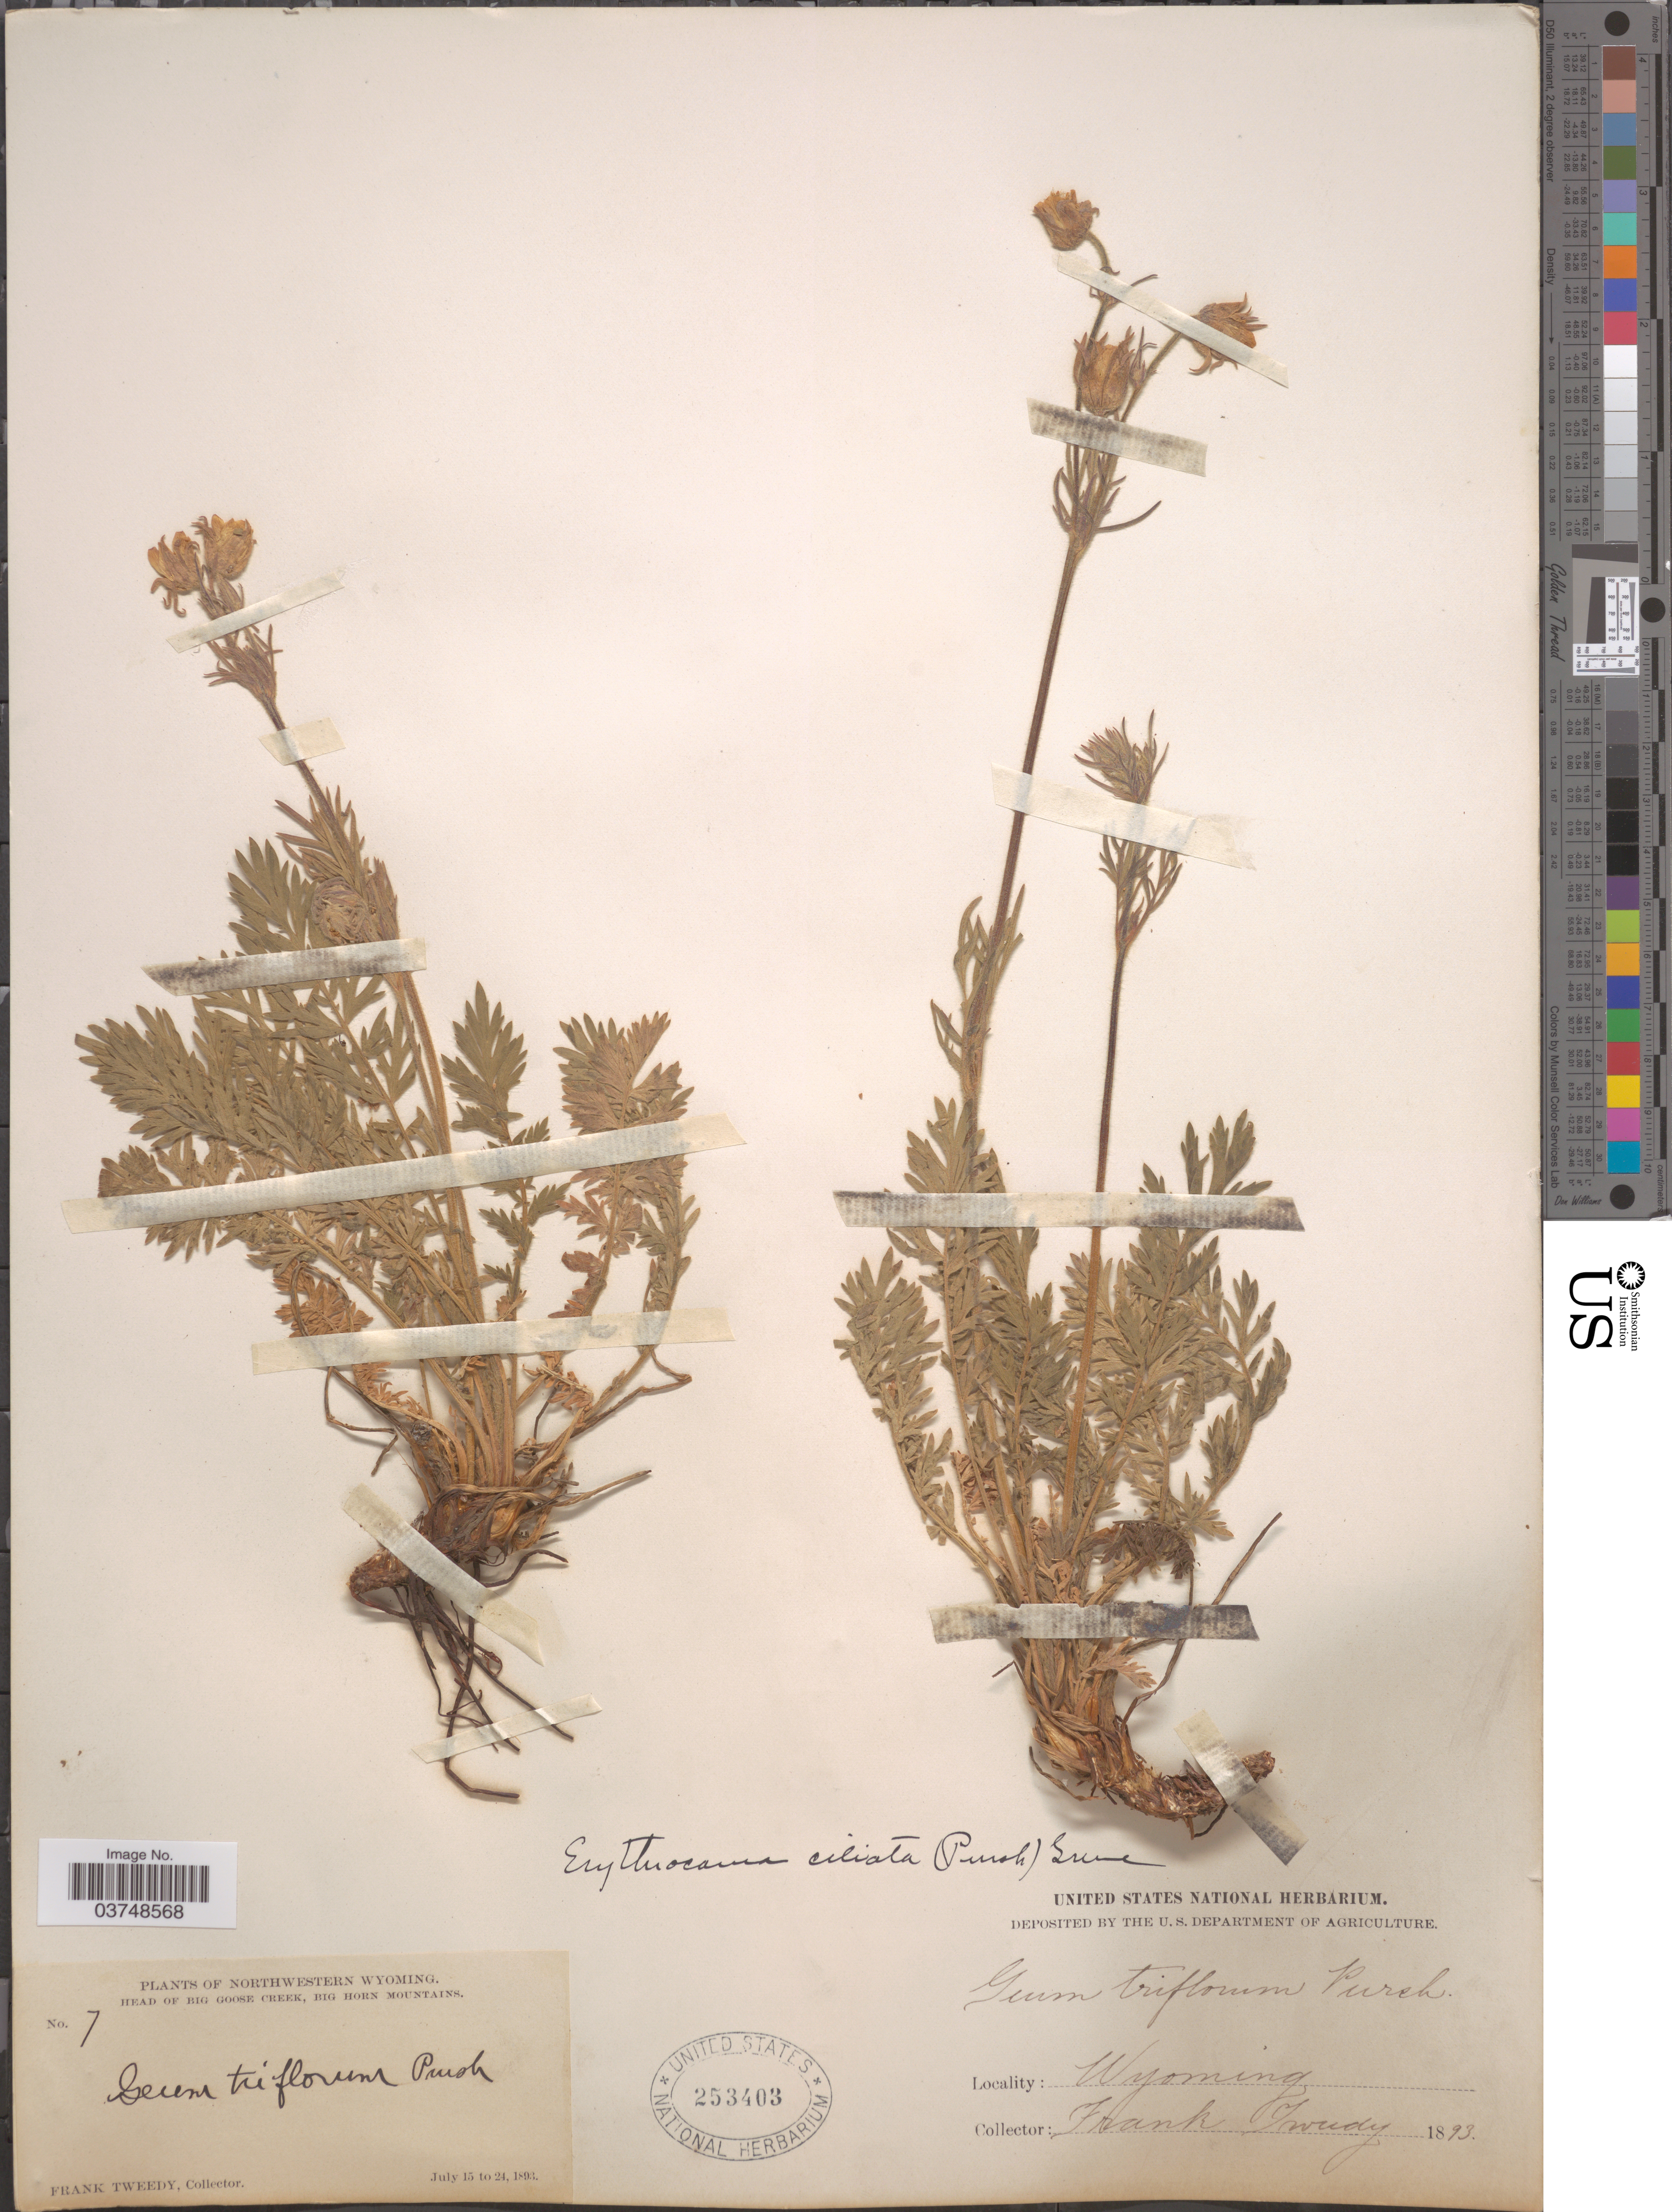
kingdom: Plantae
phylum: Tracheophyta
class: Magnoliopsida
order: Rosales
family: Rosaceae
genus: Geum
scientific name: Geum triflorum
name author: Pursh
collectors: F. Tweedy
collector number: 7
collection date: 1893-07-15/1893-07-24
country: United States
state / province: Wyoming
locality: Northwestern Wyoming. Head of Big Goose Creek, Big Horn Mountains.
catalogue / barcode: US 253403